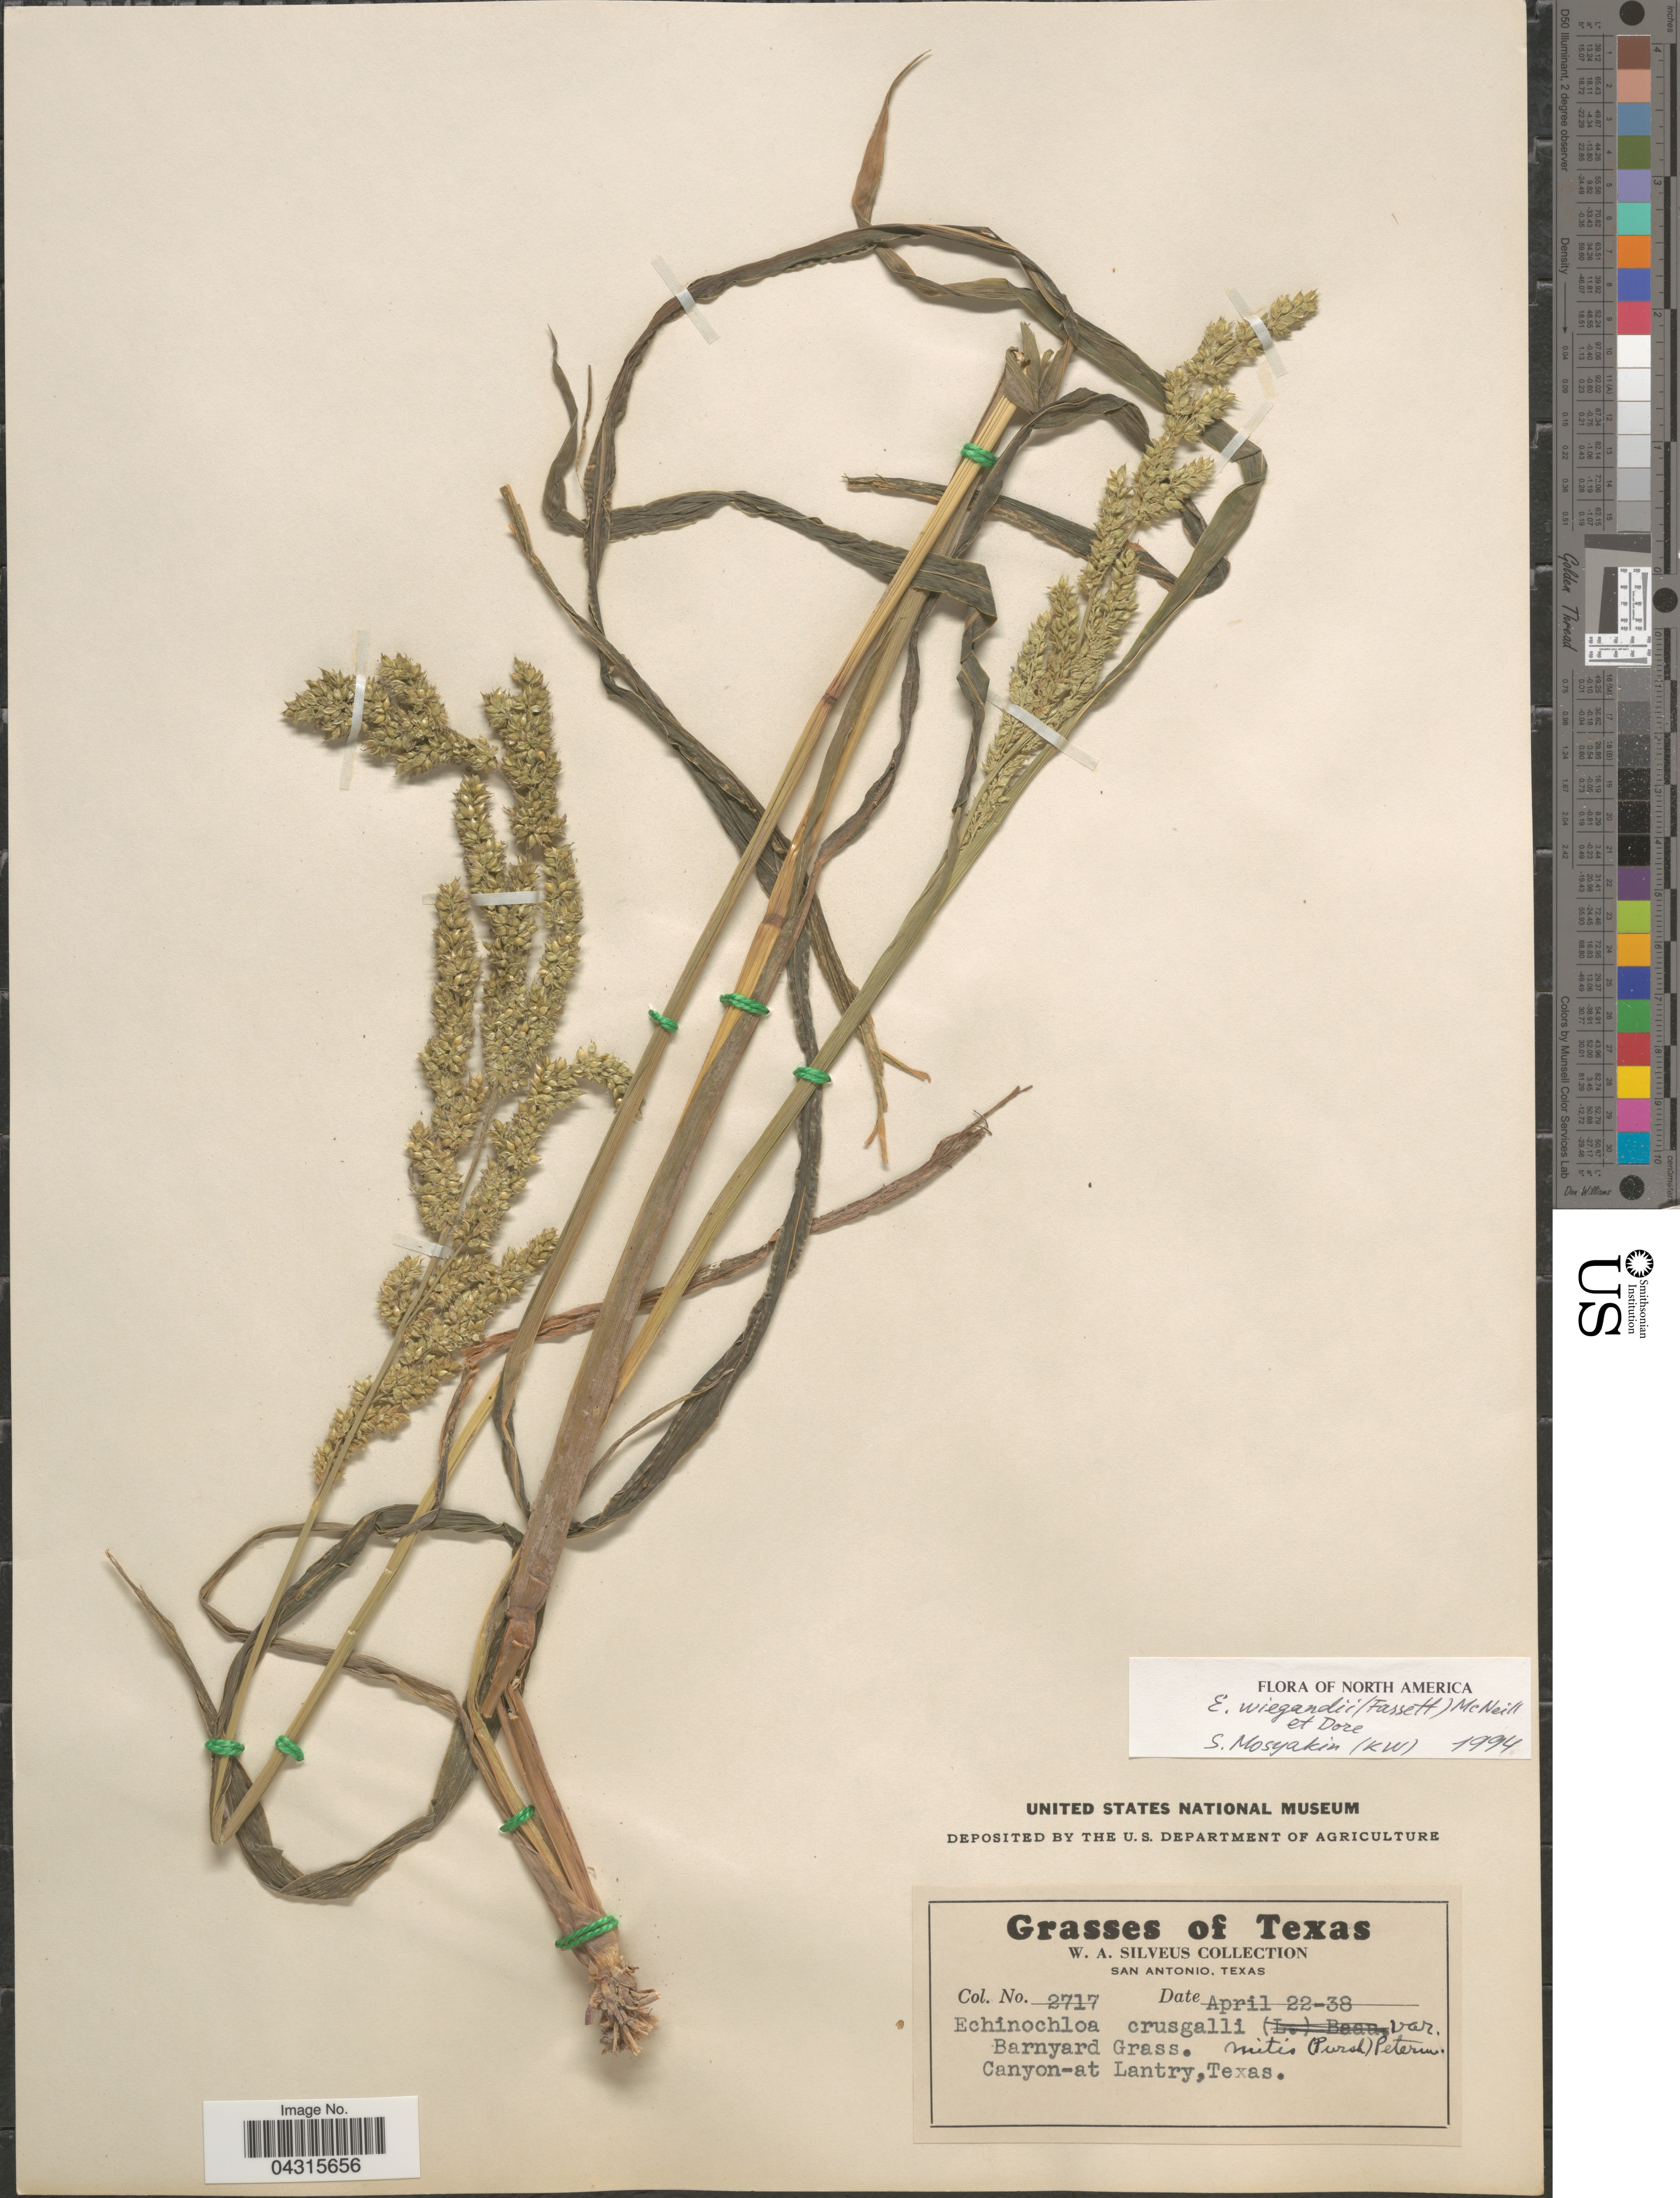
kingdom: Plantae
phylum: Tracheophyta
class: Liliopsida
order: Poales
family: Poaceae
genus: Echinochloa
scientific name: Echinochloa muricata var. microstachya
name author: Wiegand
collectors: W. Silveus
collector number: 2717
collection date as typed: Transcribed d/m/y: 22/4/38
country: United States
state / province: Texas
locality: Canyon-at Lantry.